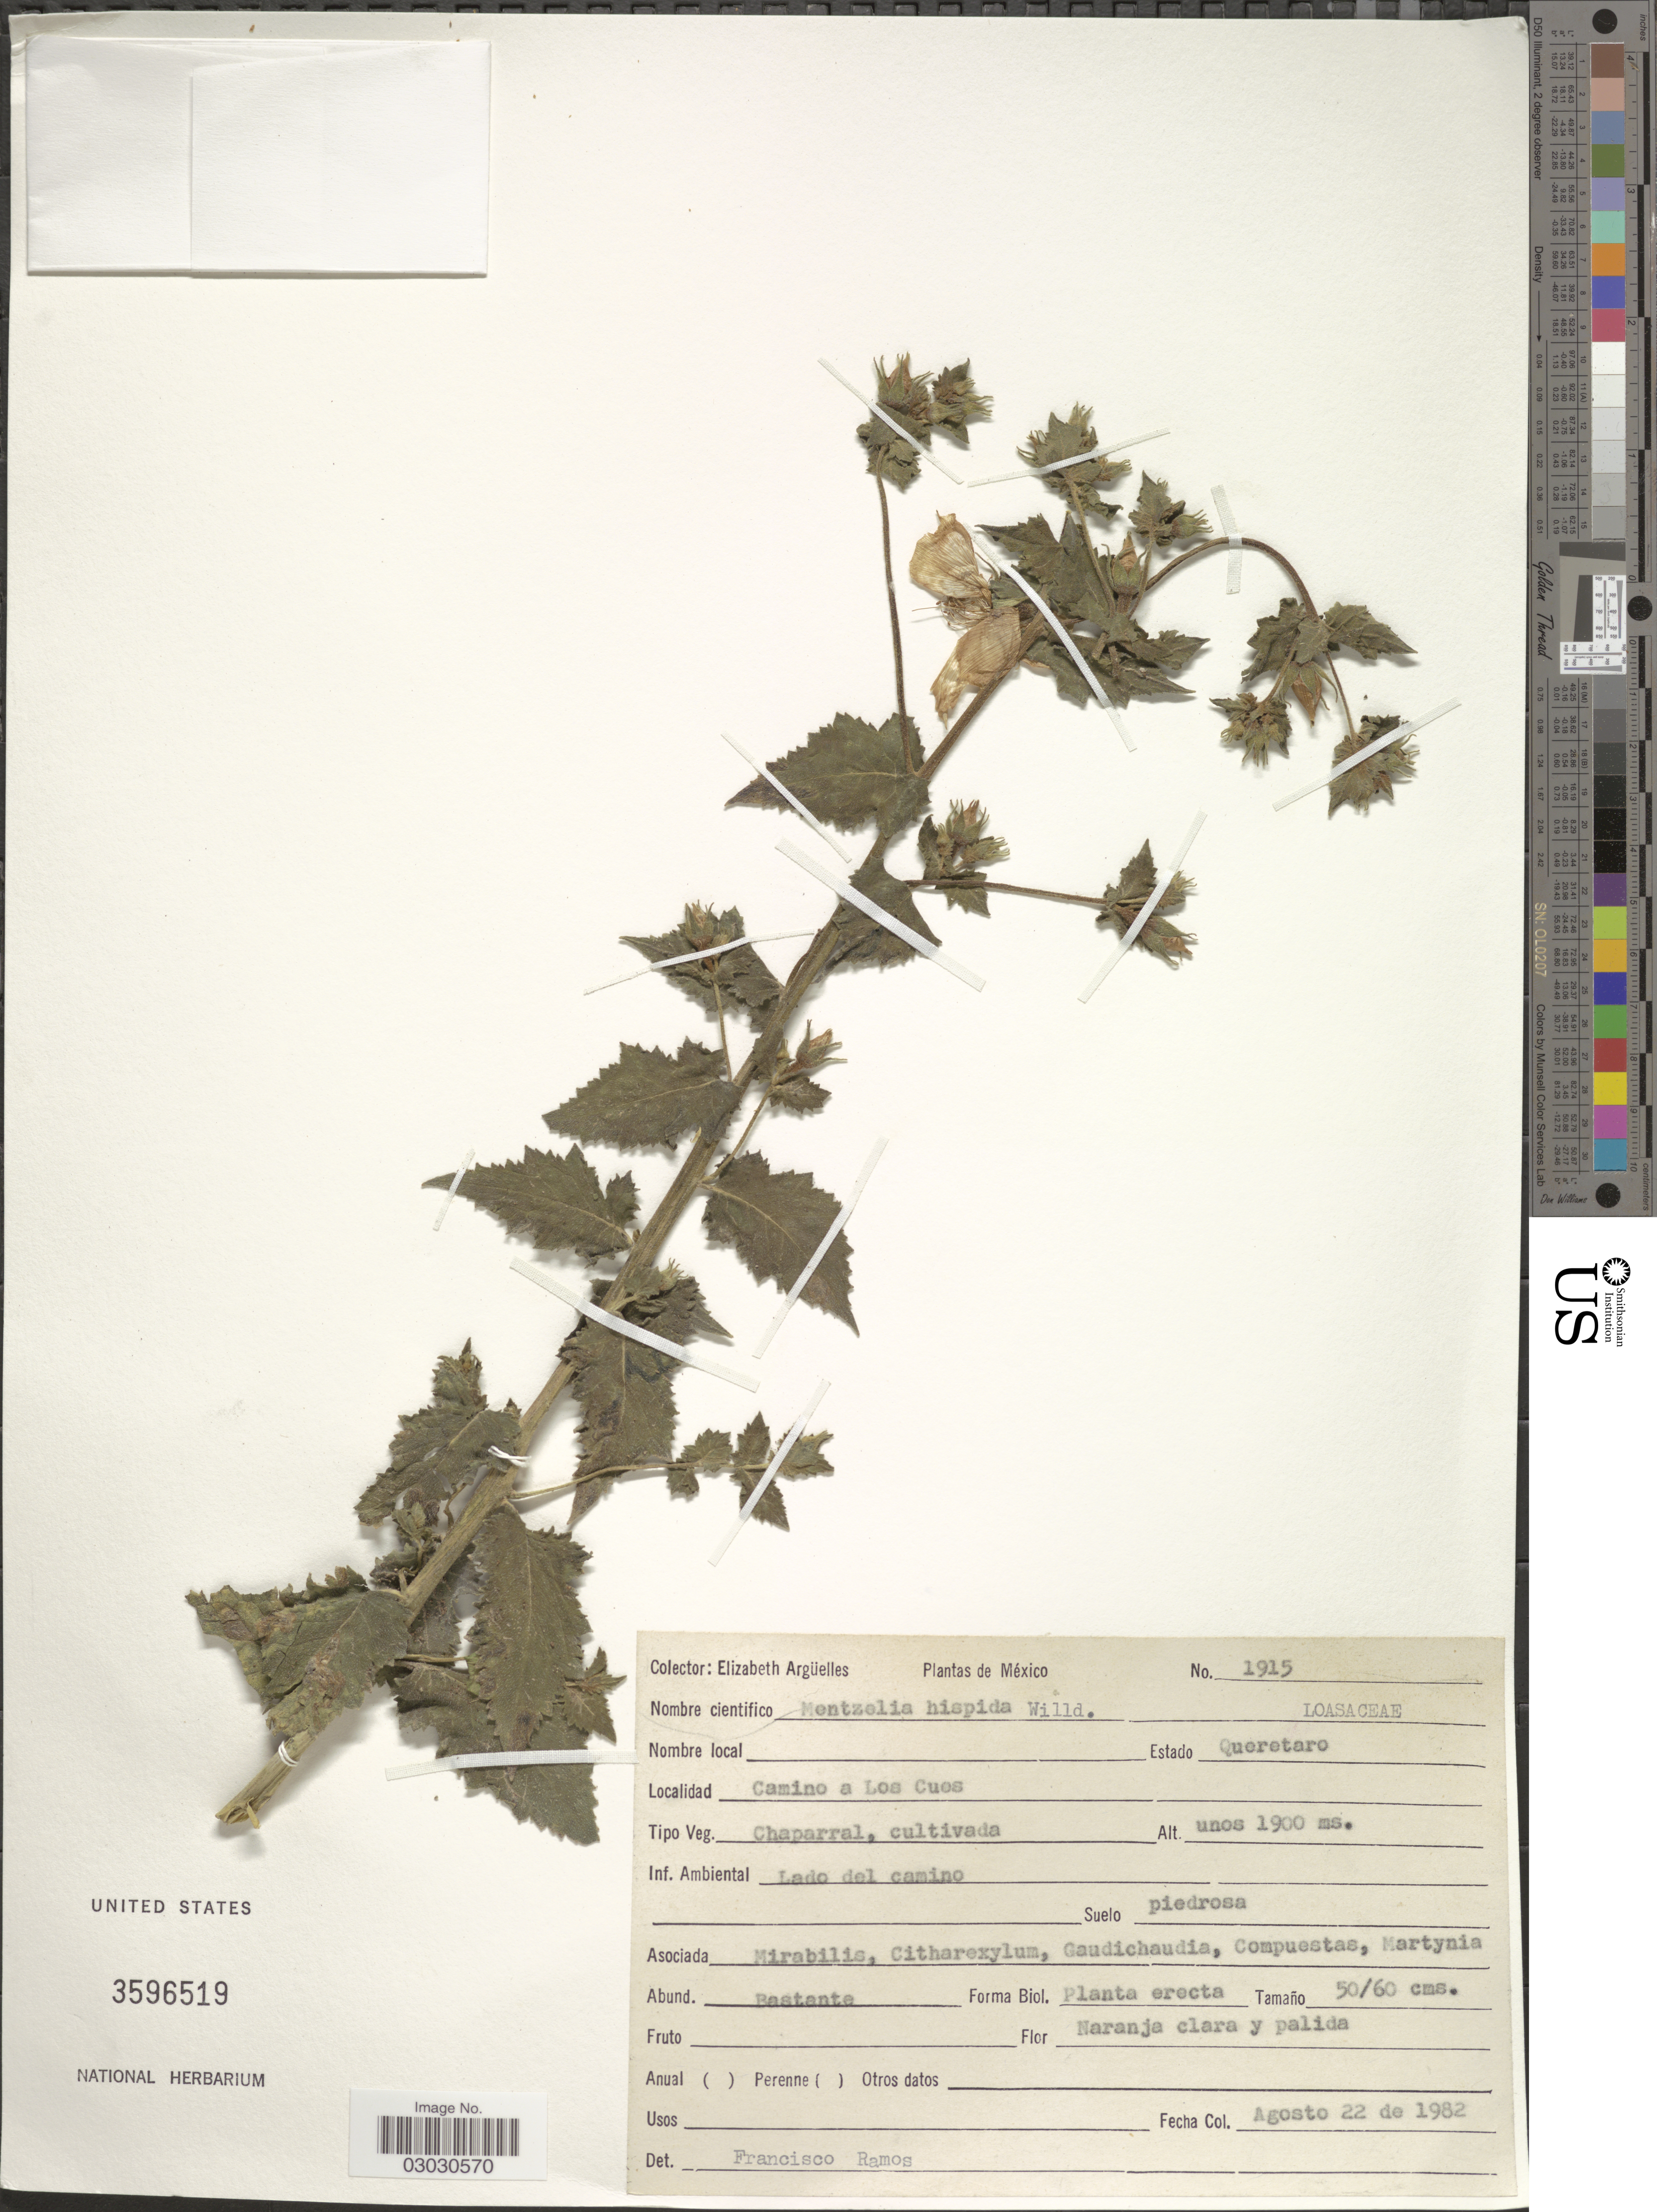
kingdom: Plantae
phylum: Tracheophyta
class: Magnoliopsida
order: Cornales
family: Loasaceae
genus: Mentzelia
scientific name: Mentzelia hispida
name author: Willd.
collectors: E. Argüelles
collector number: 1915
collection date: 1982-08-22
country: Mexico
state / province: Querétaro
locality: Estado Queretaro. Camino de Los Cues. Chaparral.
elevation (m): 1900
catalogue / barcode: US 3596519